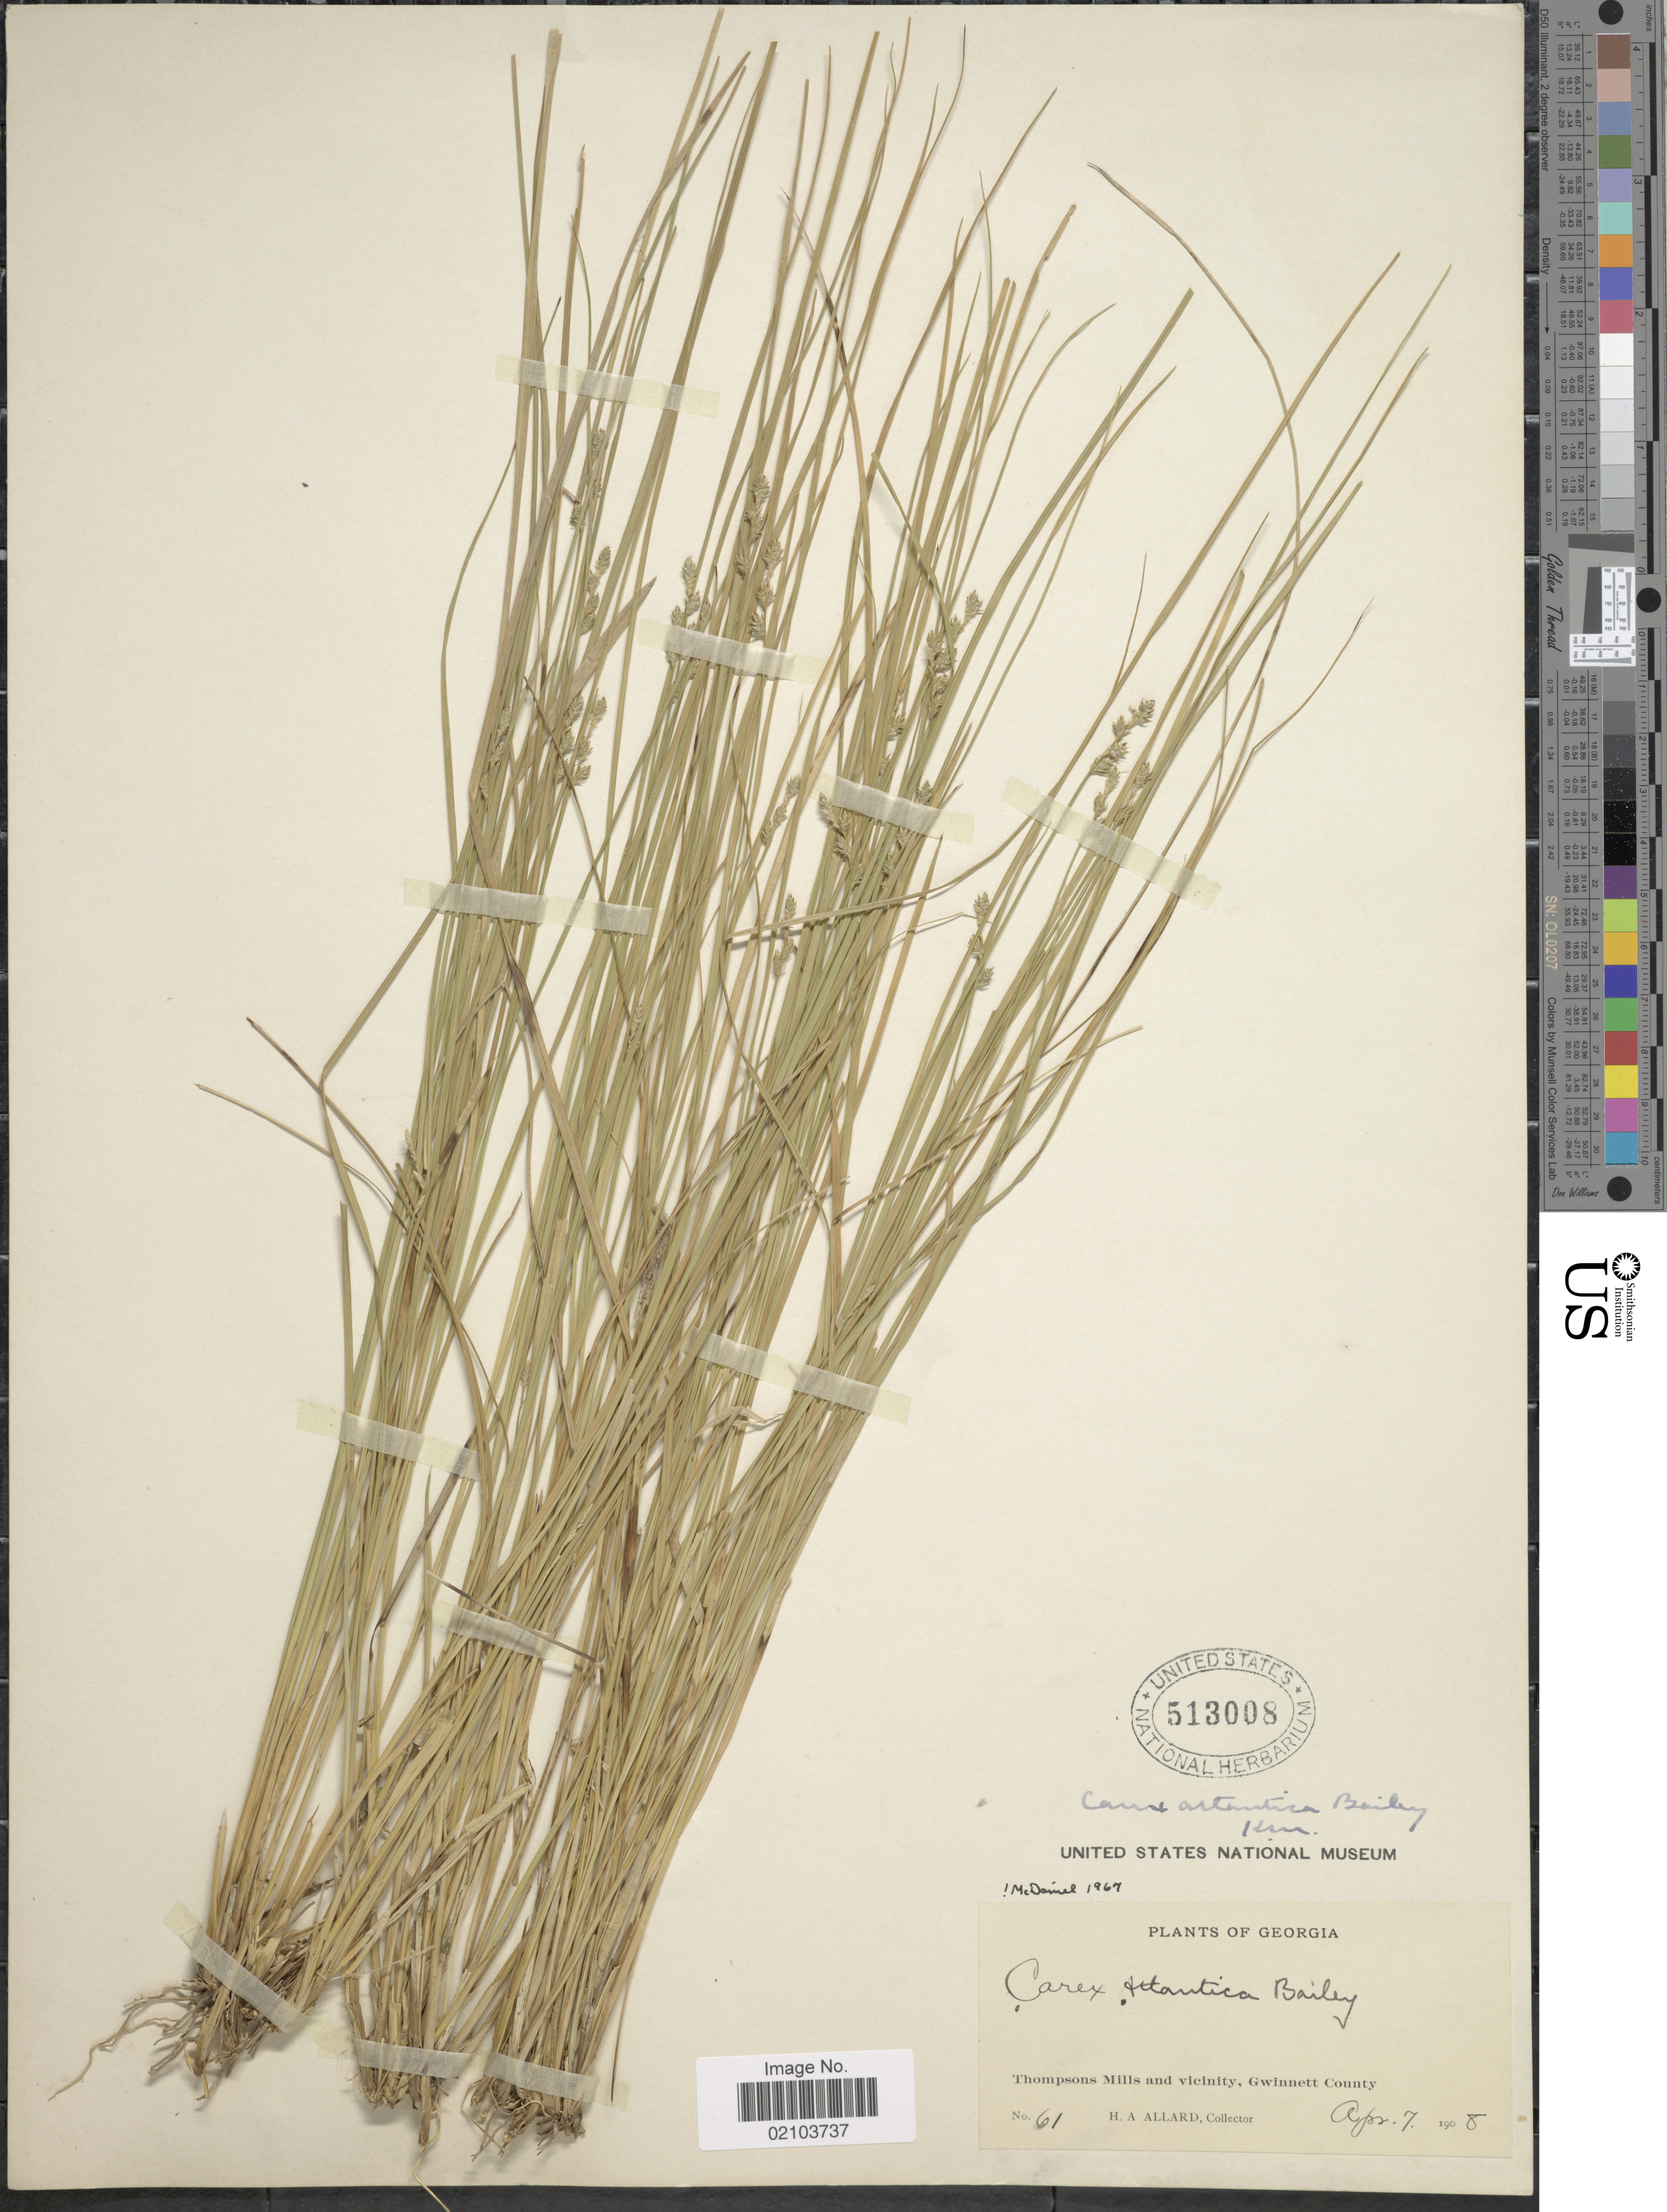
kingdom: Plantae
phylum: Tracheophyta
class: Liliopsida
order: Poales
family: Cyperaceae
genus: Carex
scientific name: Carex atlantica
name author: L.H. Bailey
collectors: H. A. Allard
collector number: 61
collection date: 1908-04-07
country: United States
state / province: Georgia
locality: Thompsons Mills and vicinity, Gwinnett County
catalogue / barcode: US 513008